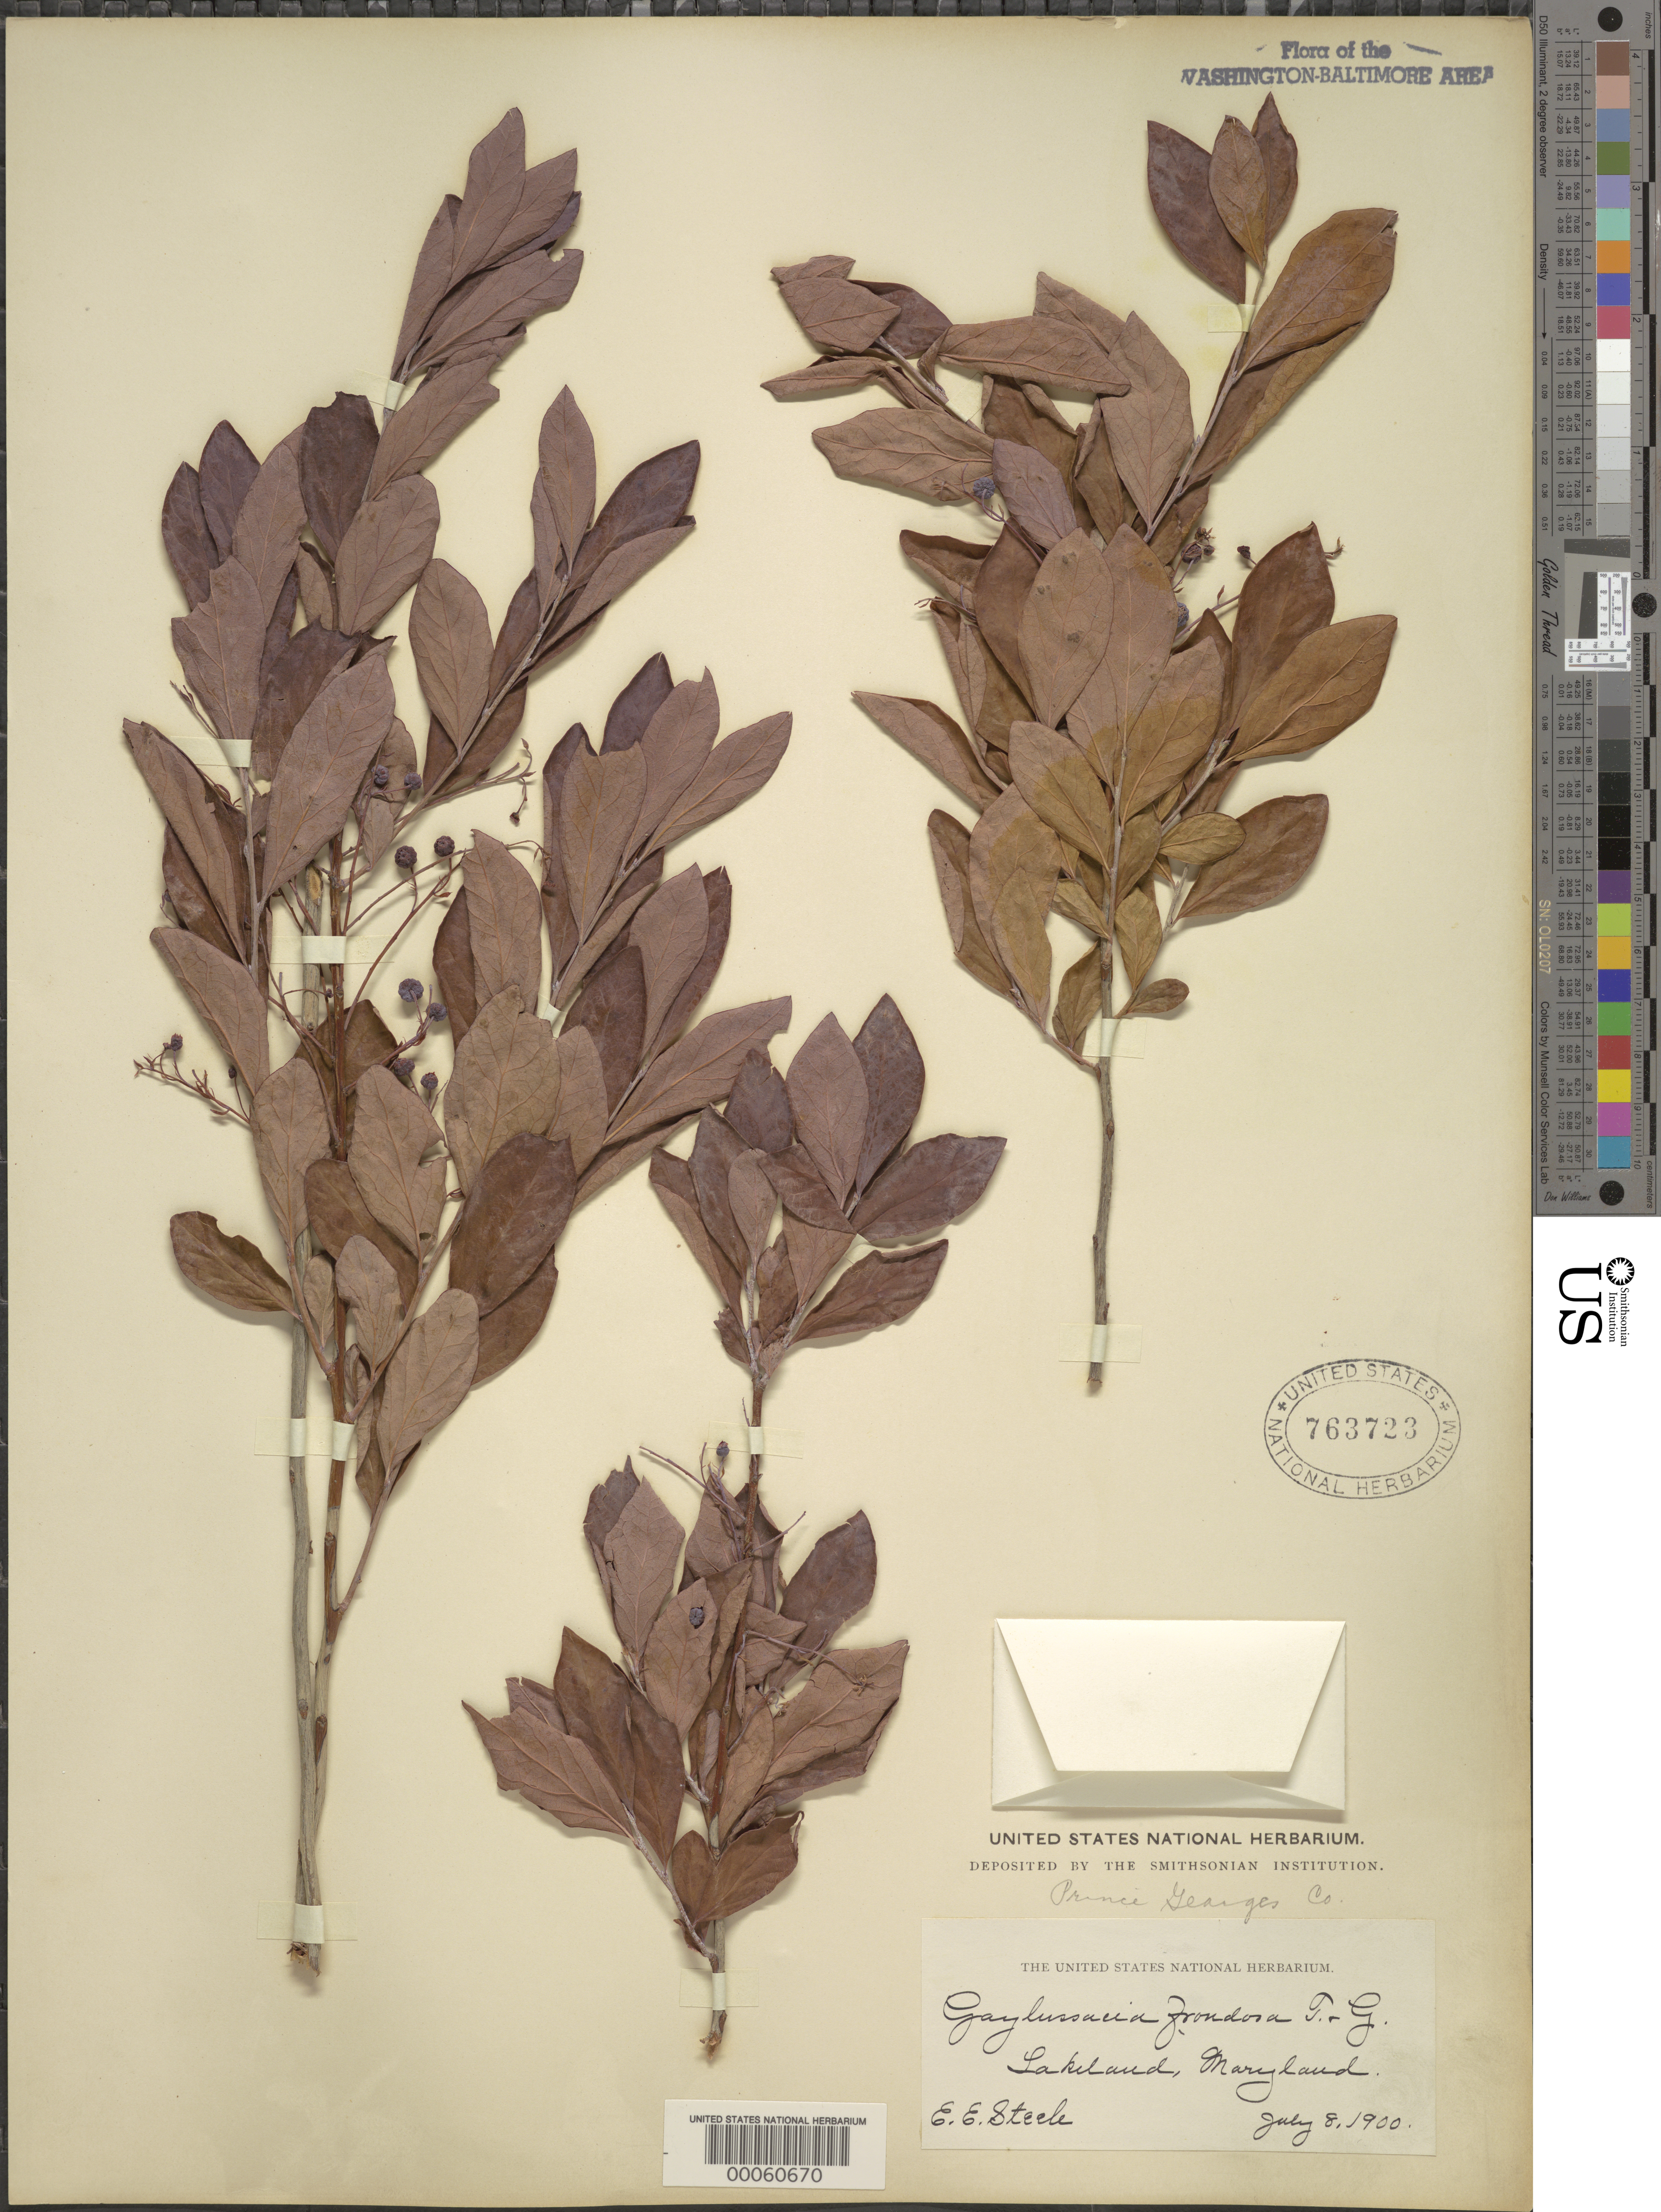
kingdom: Plantae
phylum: Tracheophyta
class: Magnoliopsida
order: Ericales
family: Ericaceae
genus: Gaylussacia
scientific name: Gaylussacia frondosa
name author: (L.) Torr. & A. Gray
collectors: E. Steele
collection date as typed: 08 Jul 1900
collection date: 1900-07-08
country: United States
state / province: Maryland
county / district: Prince George's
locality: Lakeland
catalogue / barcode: US 763723